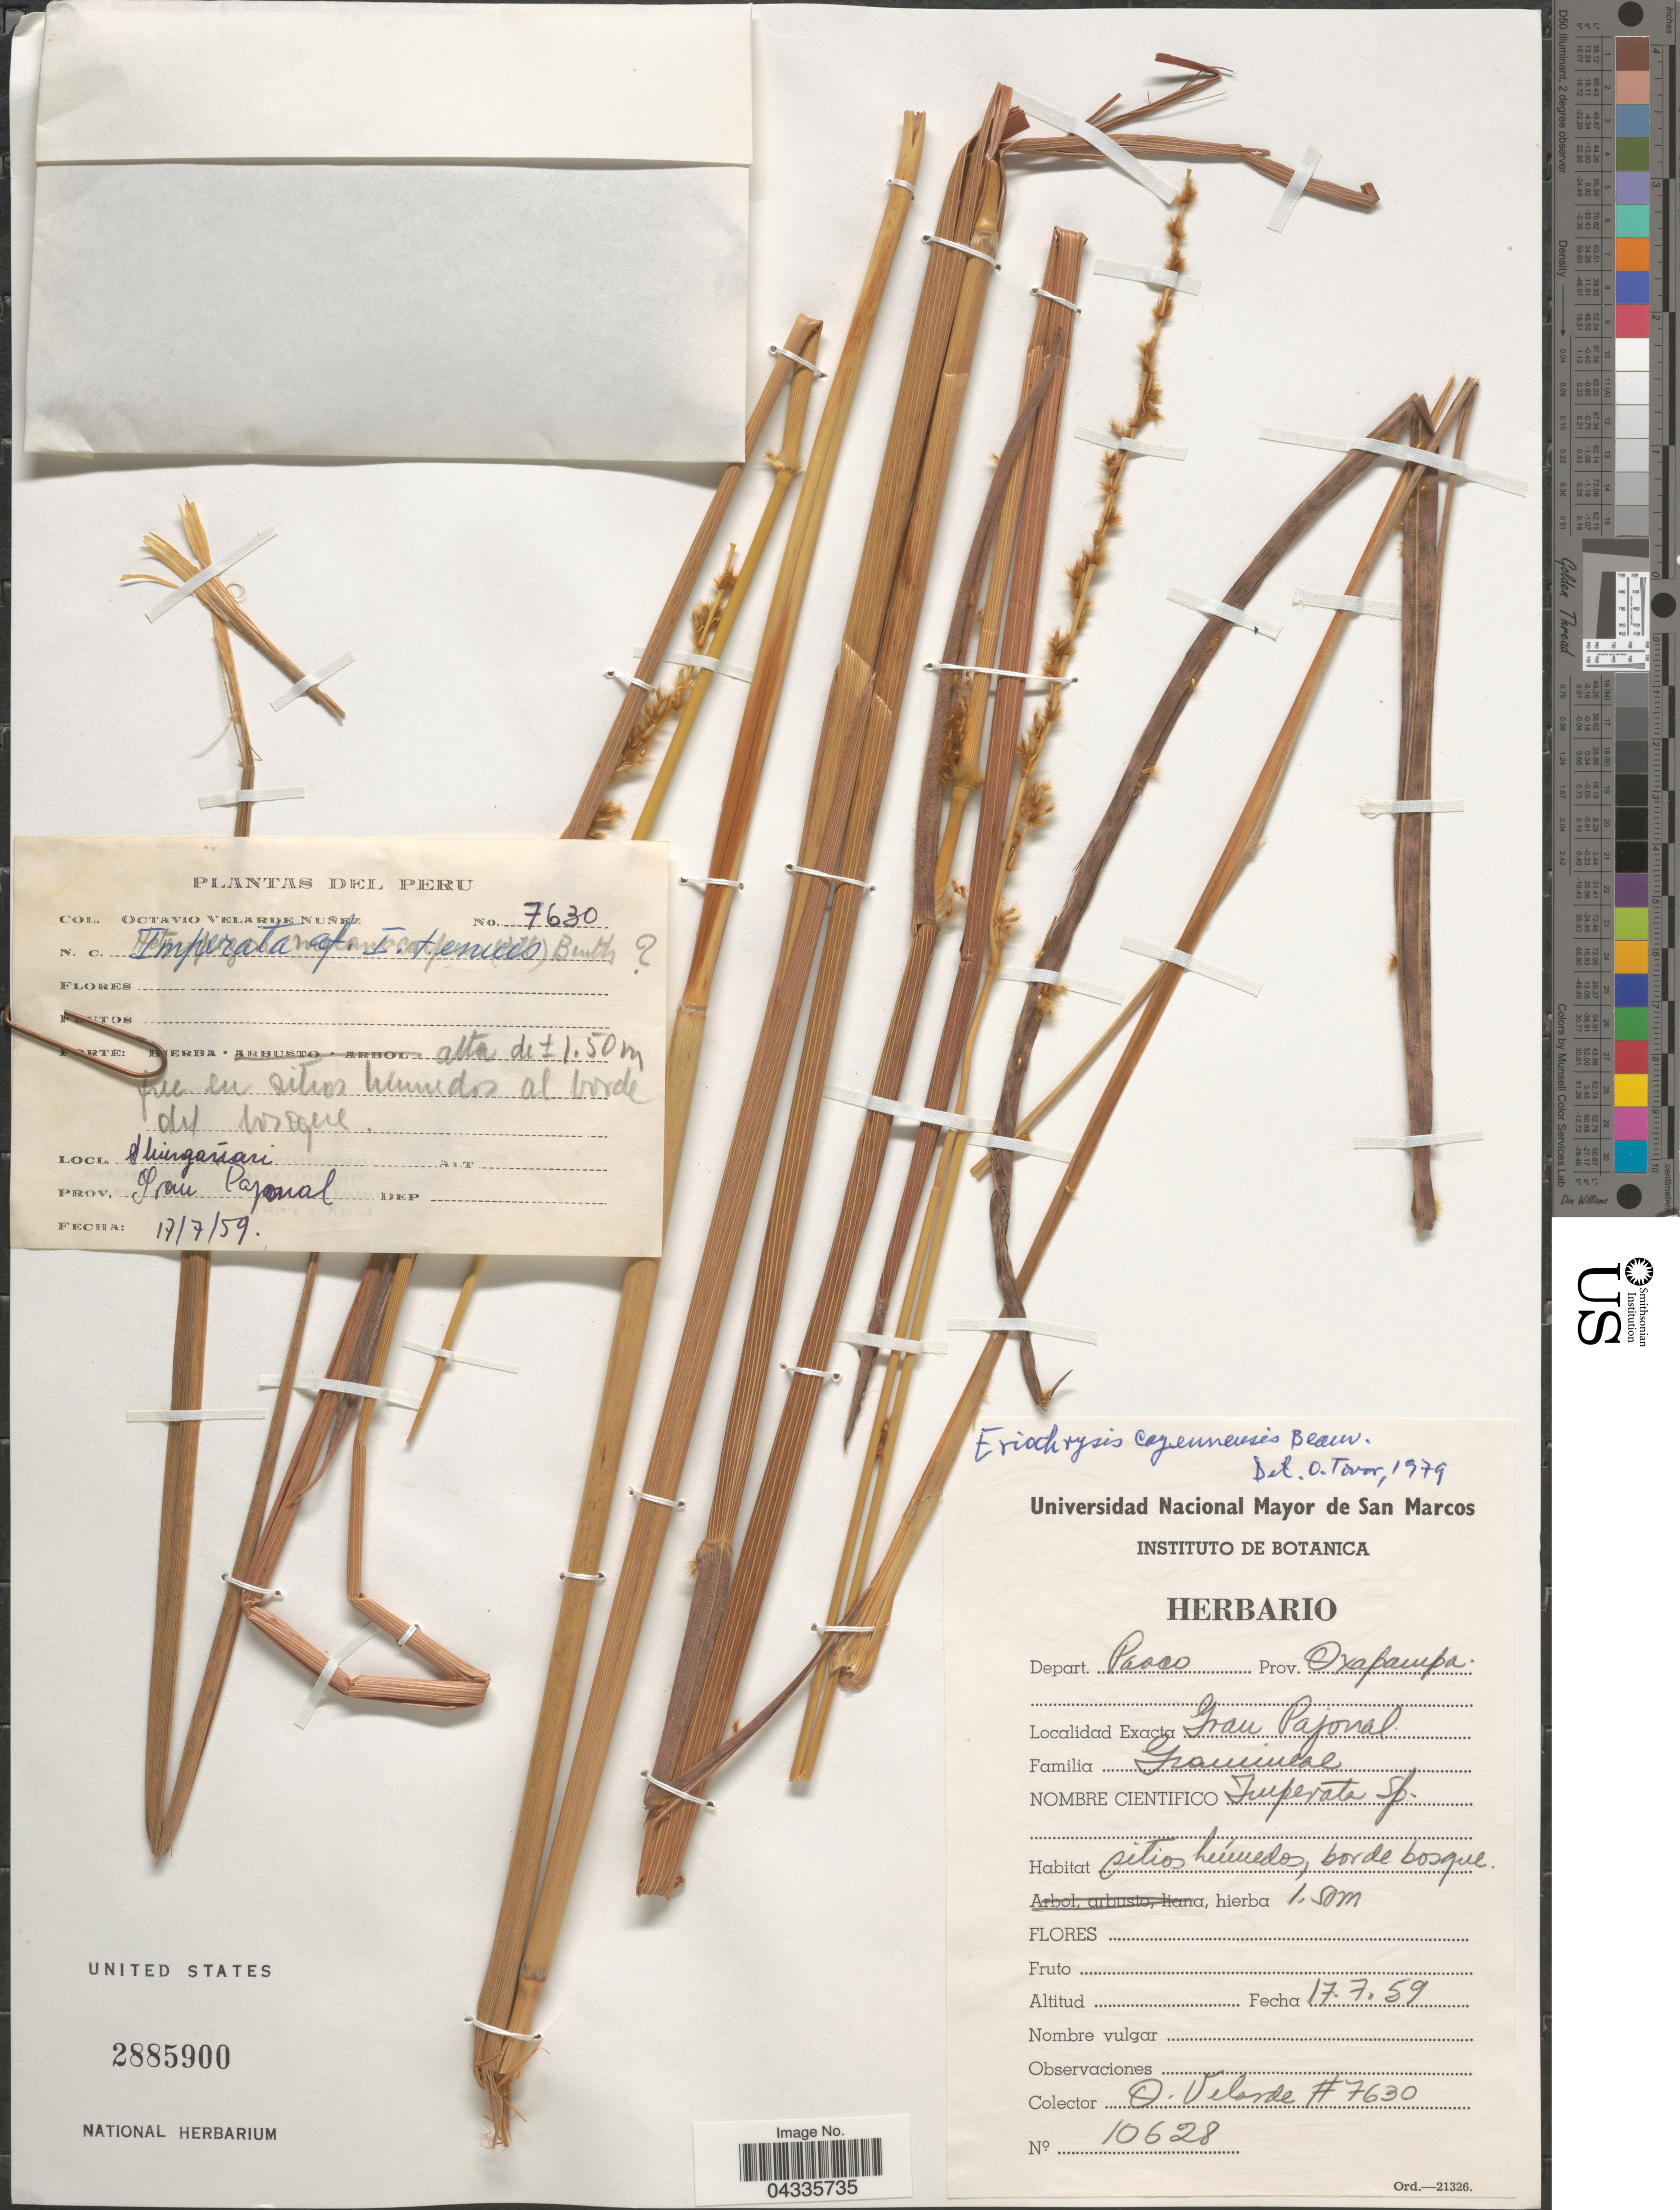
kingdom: Plantae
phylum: Tracheophyta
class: Liliopsida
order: Poales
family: Poaceae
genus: Eriochrysis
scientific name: Eriochrysis cayennensis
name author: P. Beauv.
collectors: O. Velarde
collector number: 7630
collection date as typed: Transcribed d/m/y: 17/7/59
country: Peru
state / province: Pasco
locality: Depart. Pasco. Prov. Oxapampa. Gran Pajonal. Hiurgaúari [interpreted].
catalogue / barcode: US 2885900